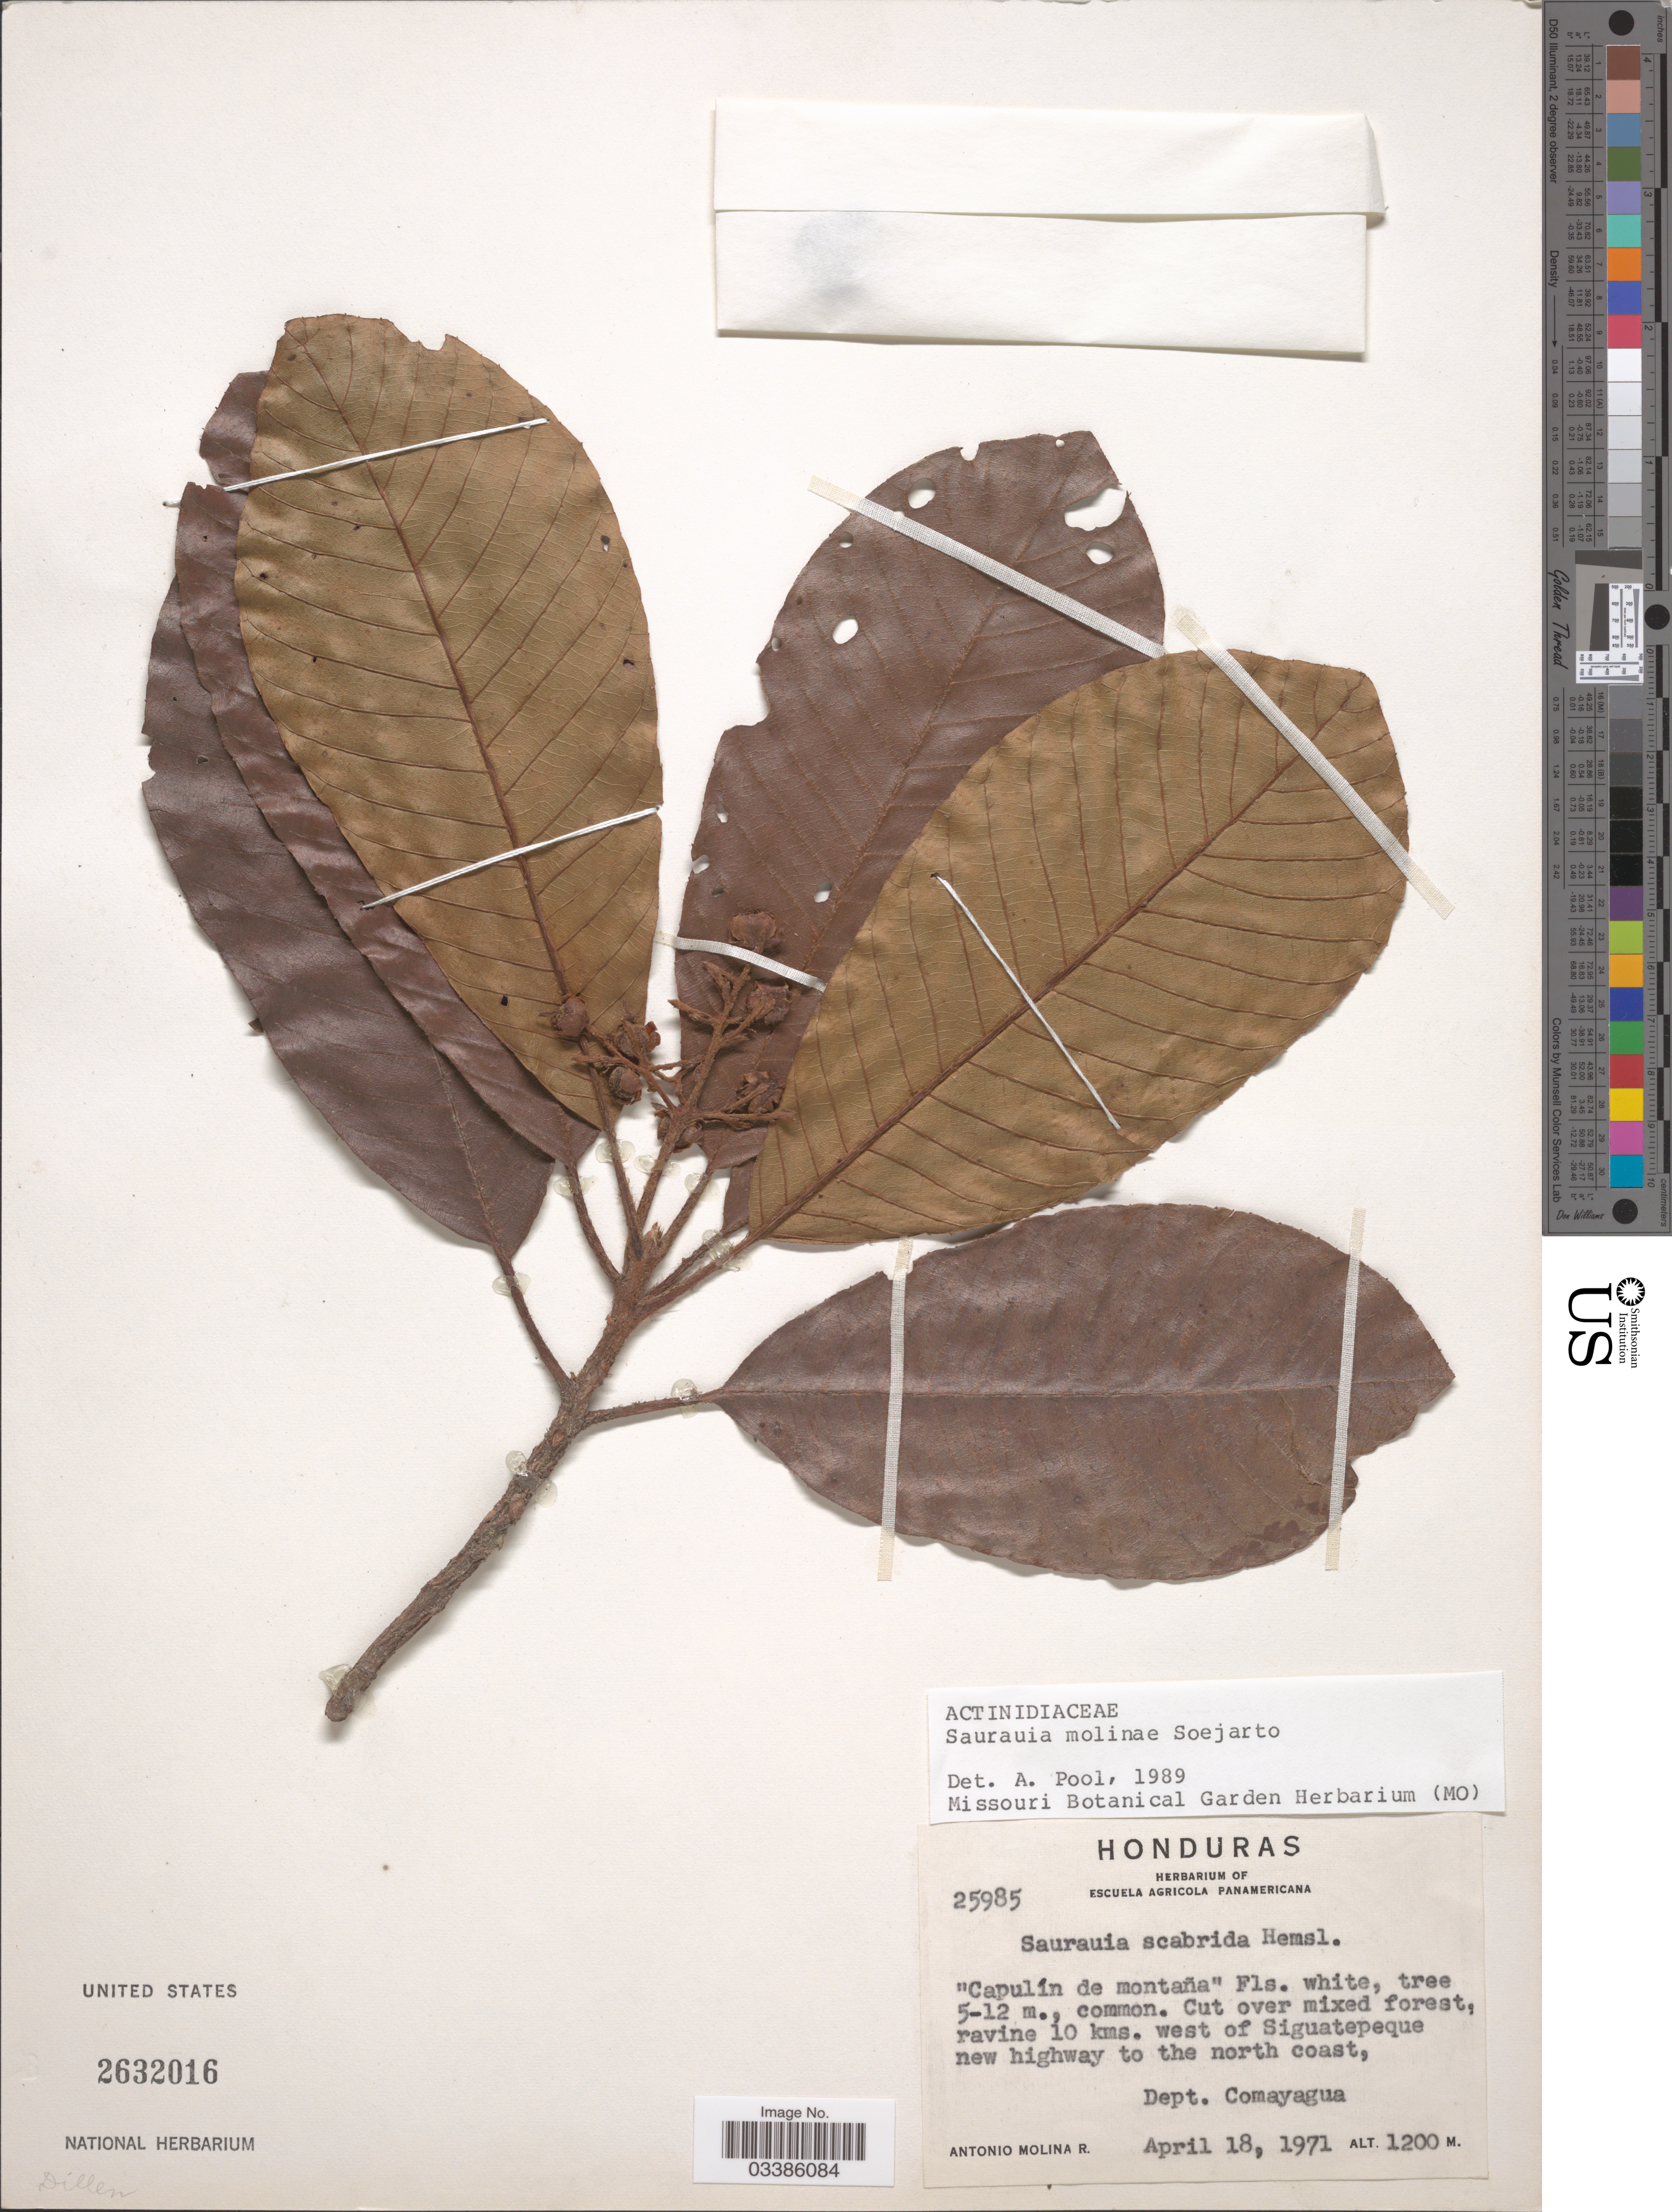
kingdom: Plantae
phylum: Tracheophyta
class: Magnoliopsida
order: Ericales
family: Actinidiaceae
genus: Saurauia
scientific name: Saurauia molinae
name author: Soejarto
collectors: A. Molina R.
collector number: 25985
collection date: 1971-04-18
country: Honduras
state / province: Comayagua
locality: Cut over mixed forest, ravine 10 kms. west of Siguatepeque new highway to the north coast, Dept. Comayagua.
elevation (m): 1200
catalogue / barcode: US 2632016